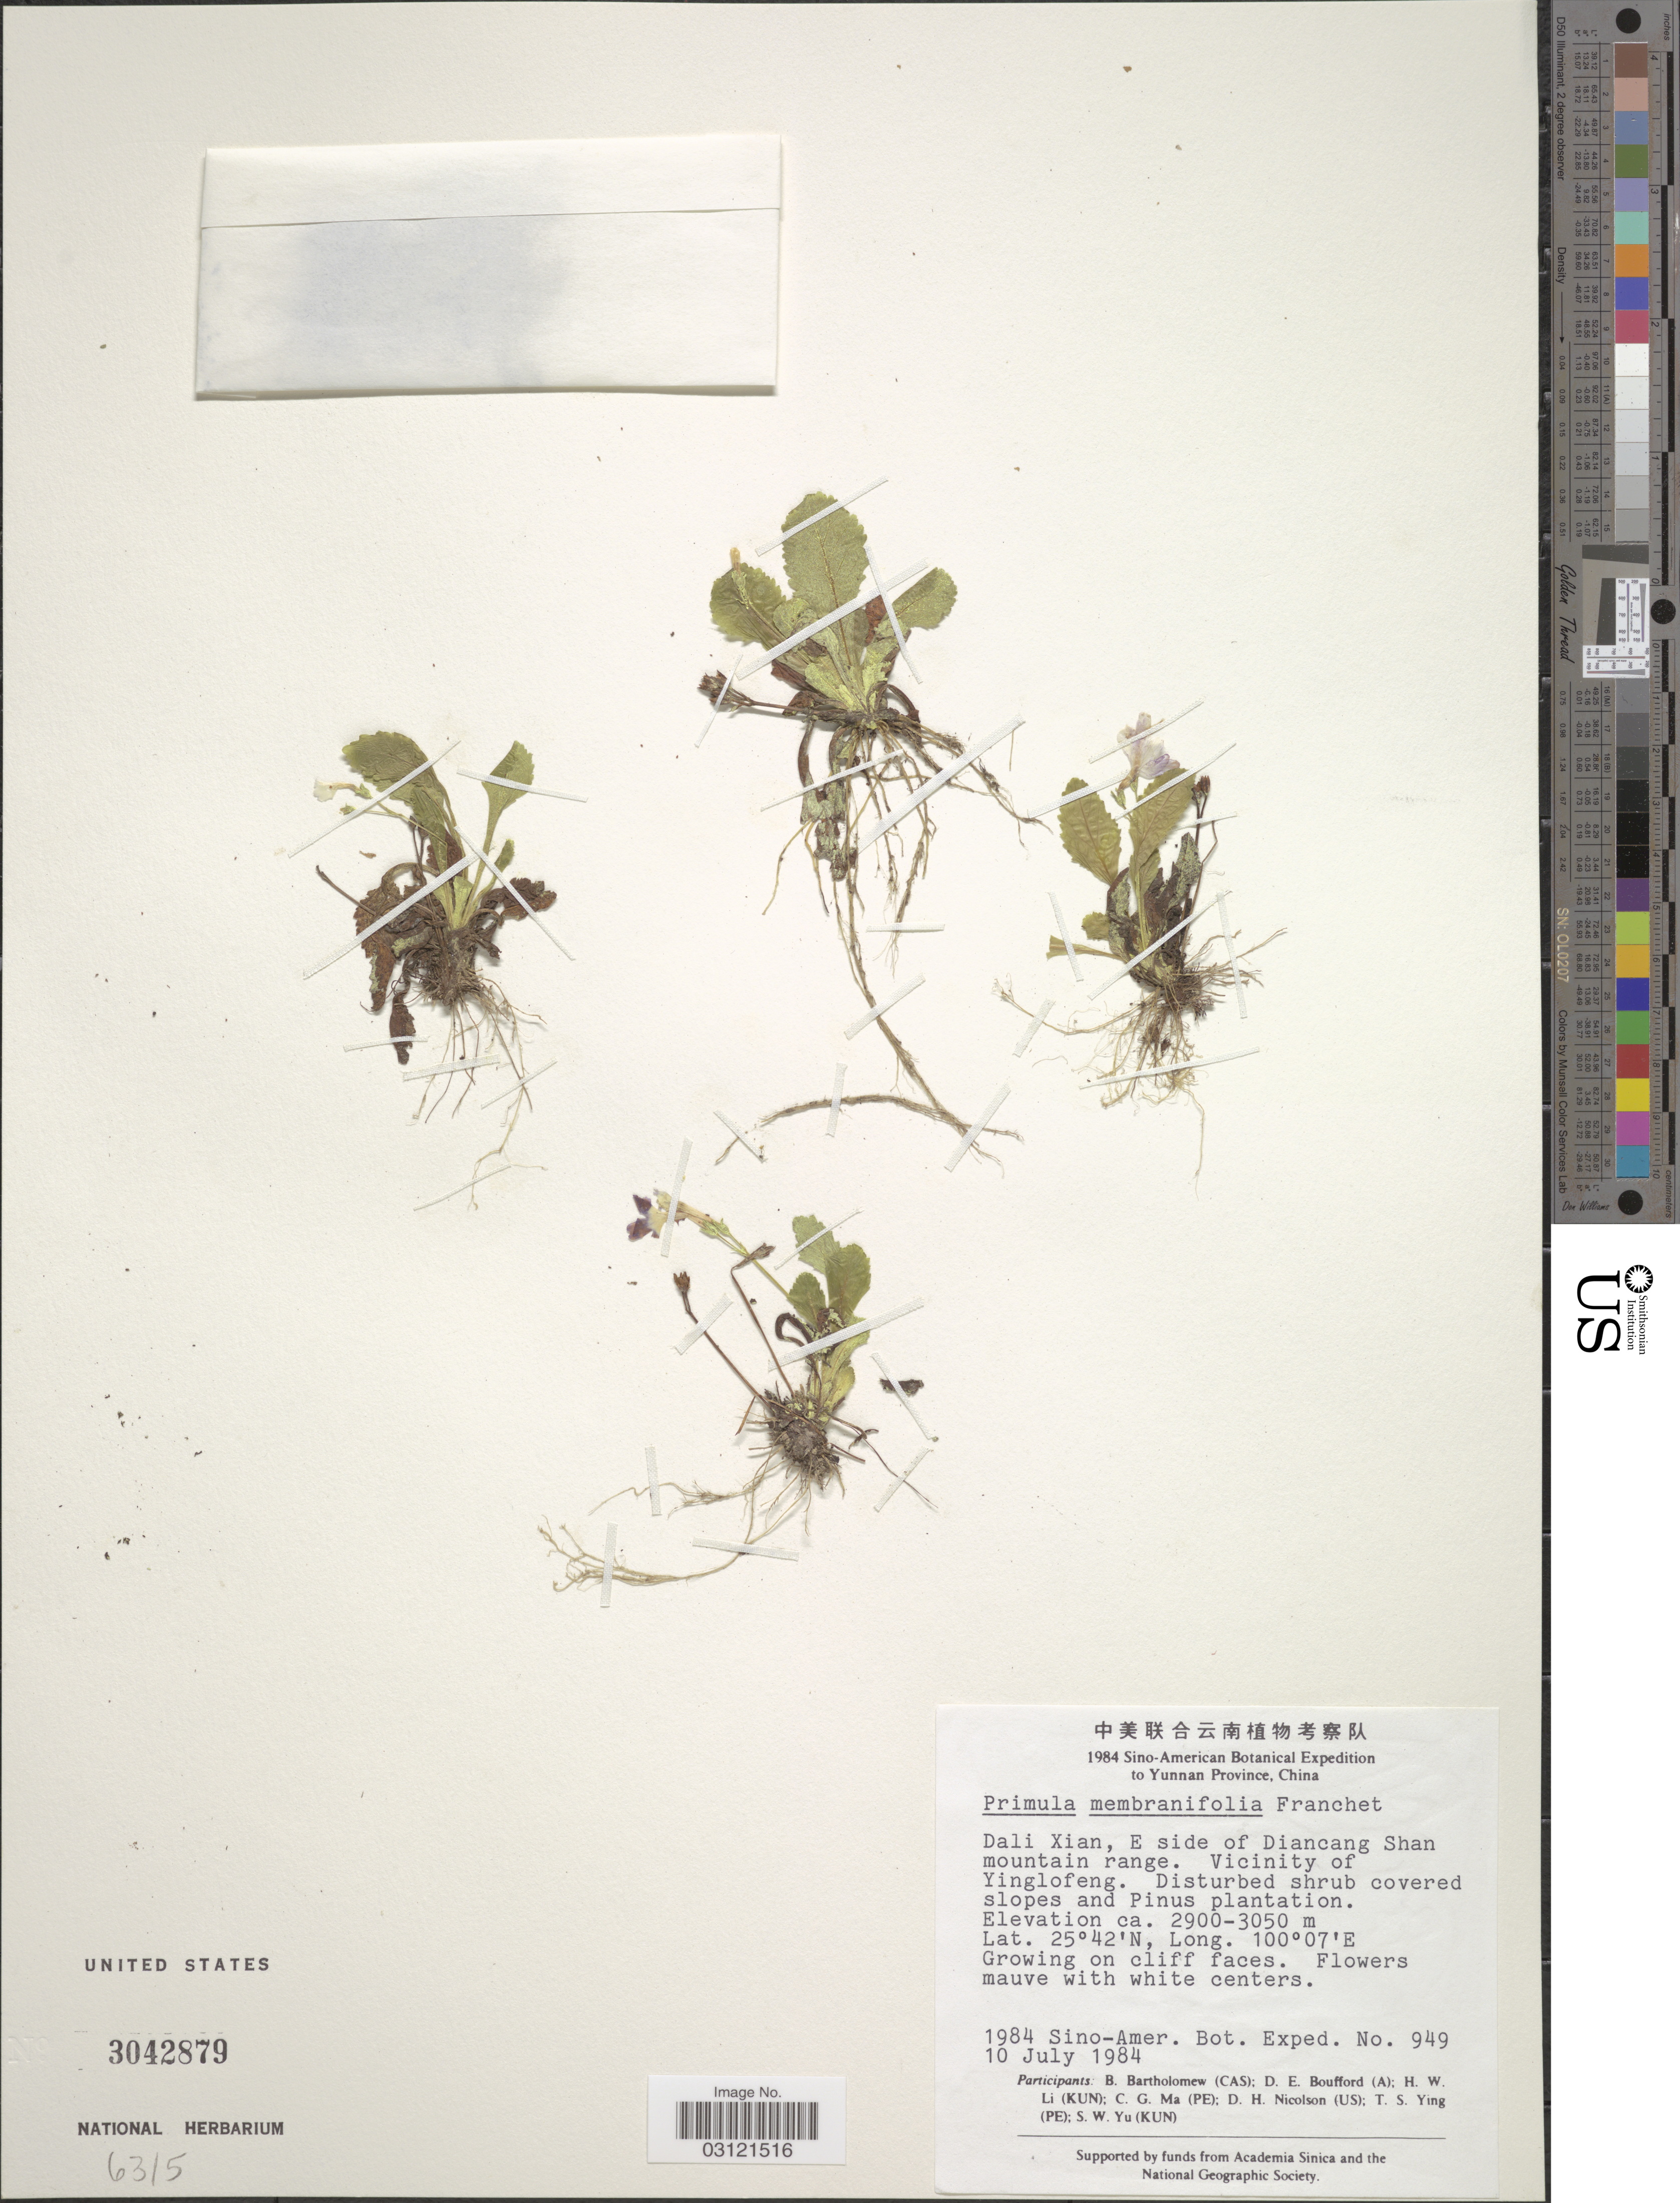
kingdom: Plantae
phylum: Tracheophyta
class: Magnoliopsida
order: Ericales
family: Primulaceae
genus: Primula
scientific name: Primula membranifolia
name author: Franch.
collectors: Sino-Amer. Bot. Exped. 1984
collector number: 949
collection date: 1984-07-10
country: China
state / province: Yunnan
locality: Dali Xian, E side of Diancang Shan mountain range. Vicinity of Yinglofeng.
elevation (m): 2900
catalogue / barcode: US 3042879